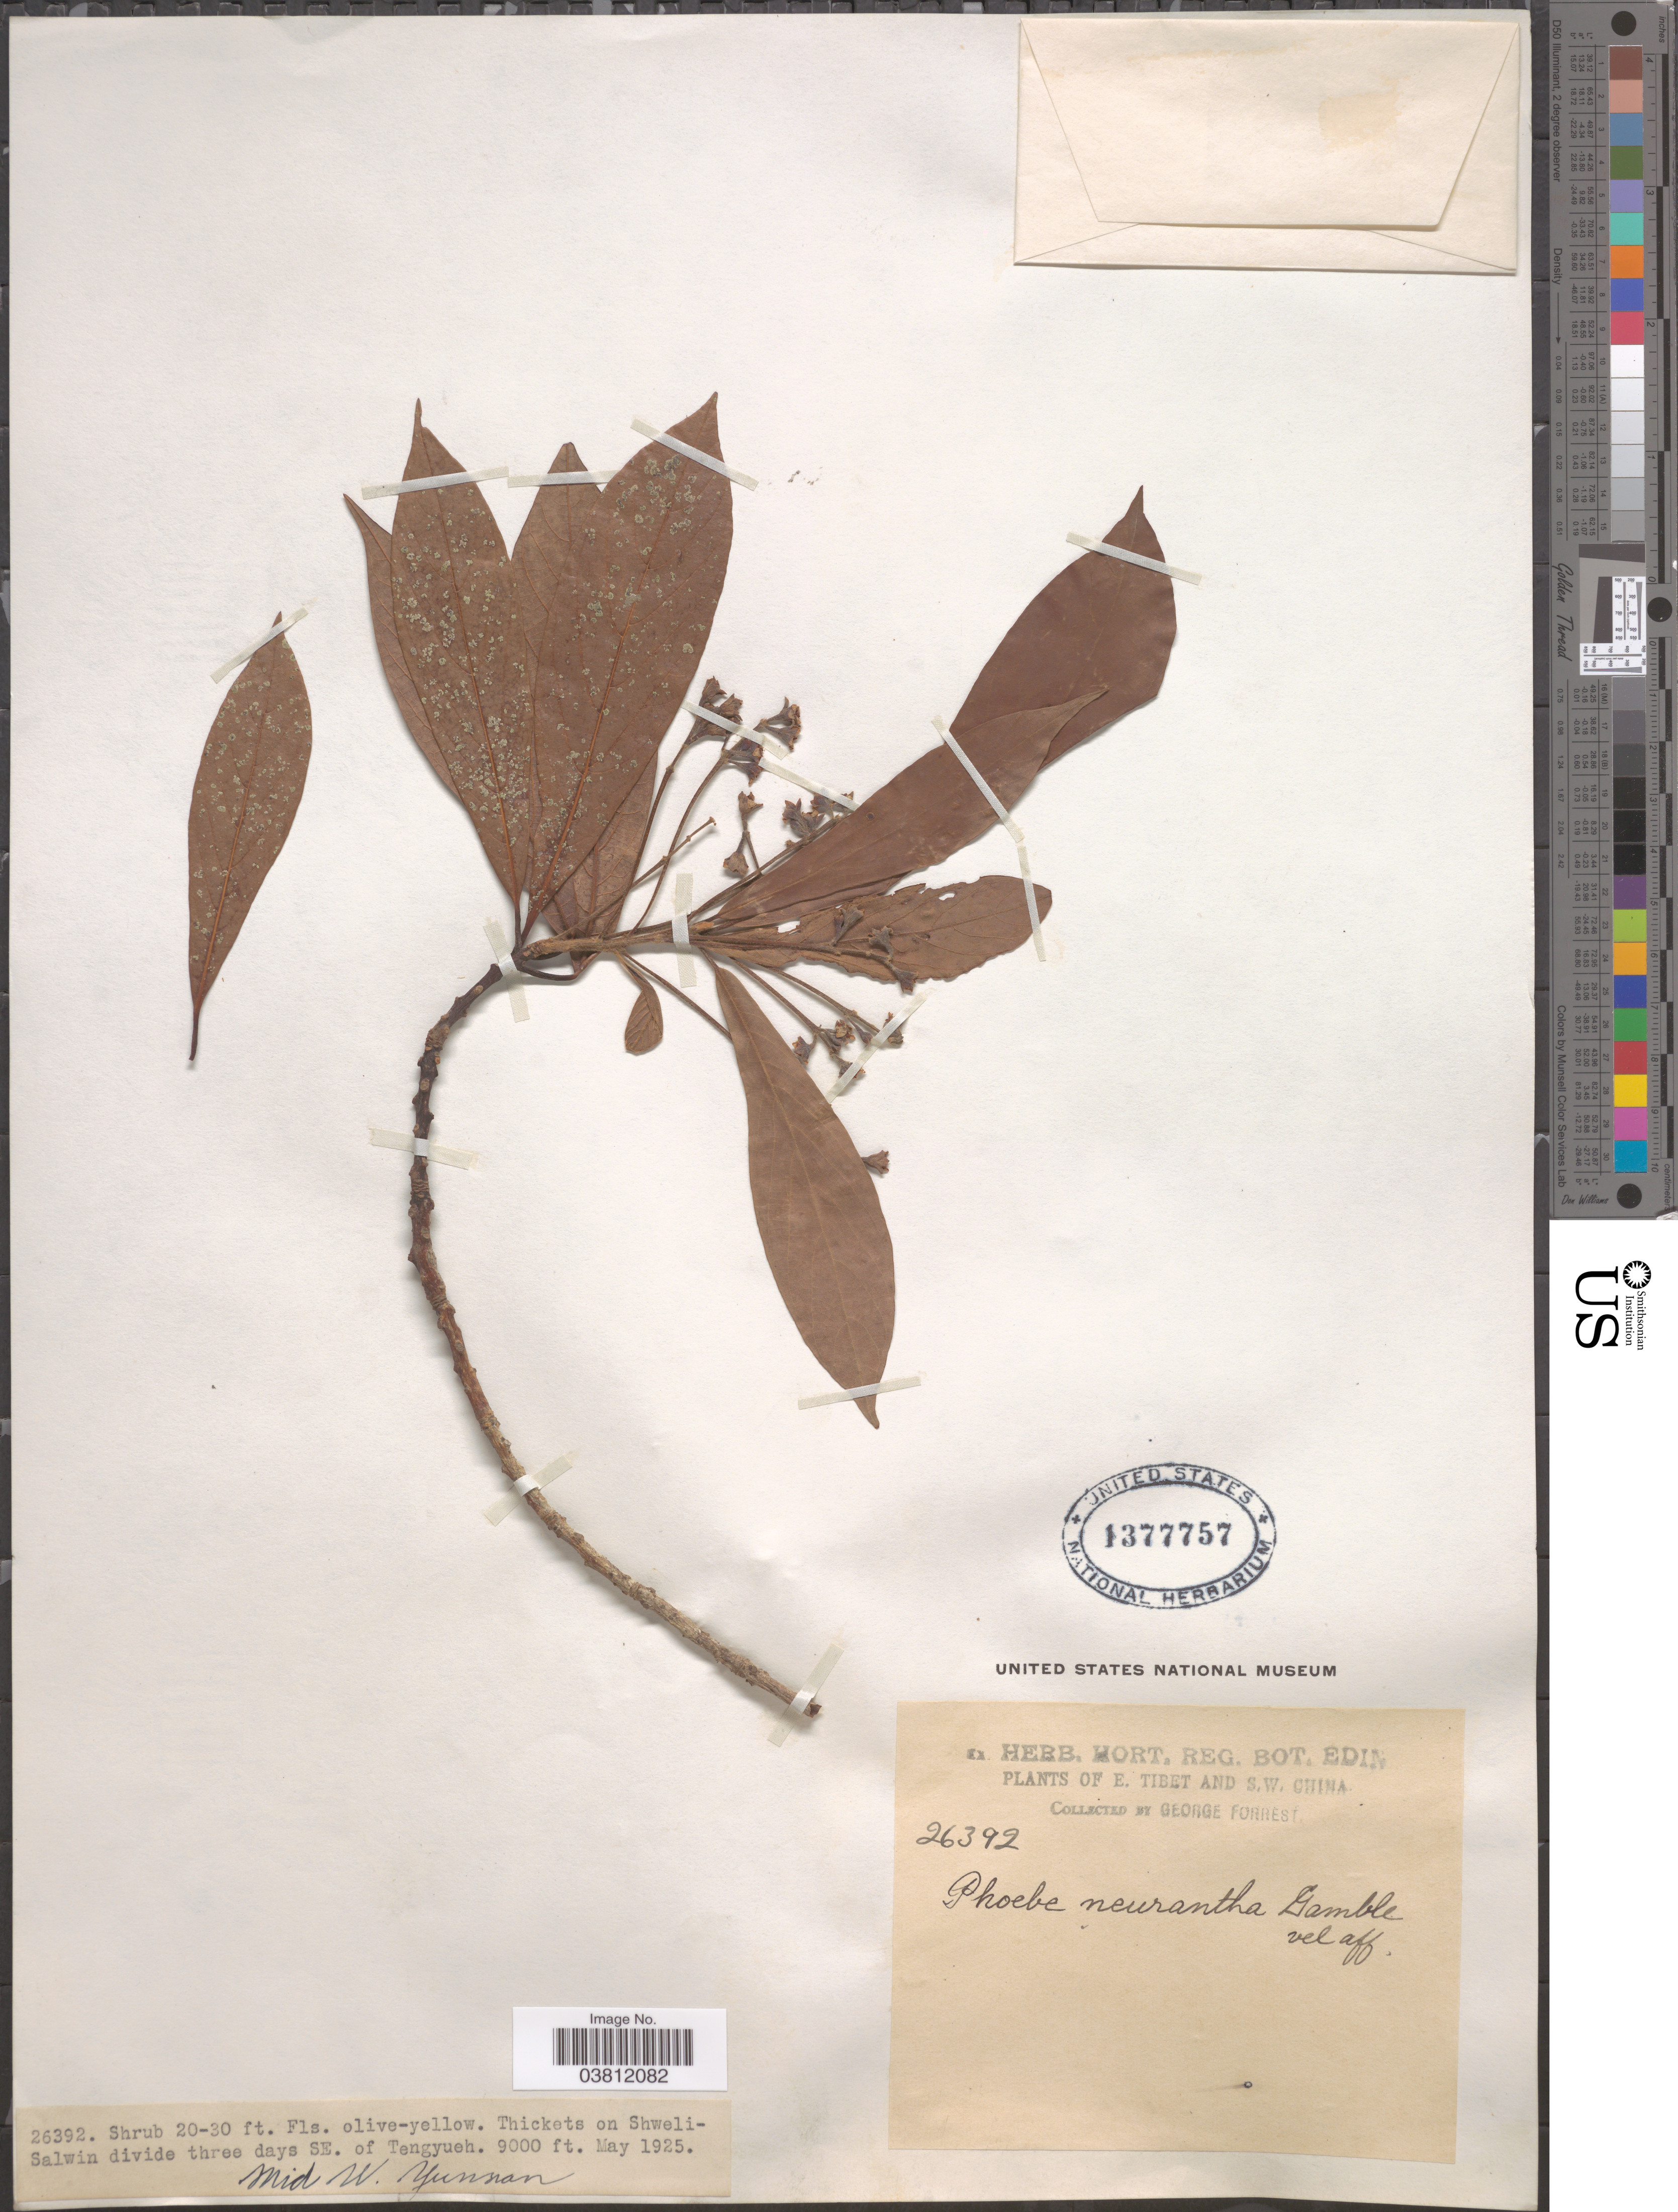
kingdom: Plantae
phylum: Tracheophyta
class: Magnoliopsida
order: Laurales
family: Lauraceae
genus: Phoebe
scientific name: Phoebe neurantha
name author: Gamble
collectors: G. Forrest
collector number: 26392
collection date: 1925-05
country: China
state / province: Yunnan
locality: Thickets on Shweli-Salwin divide three days SE. of Tengyueh. Mis W. Yunnan. S.W. China.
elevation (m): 2743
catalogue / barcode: US 1377757